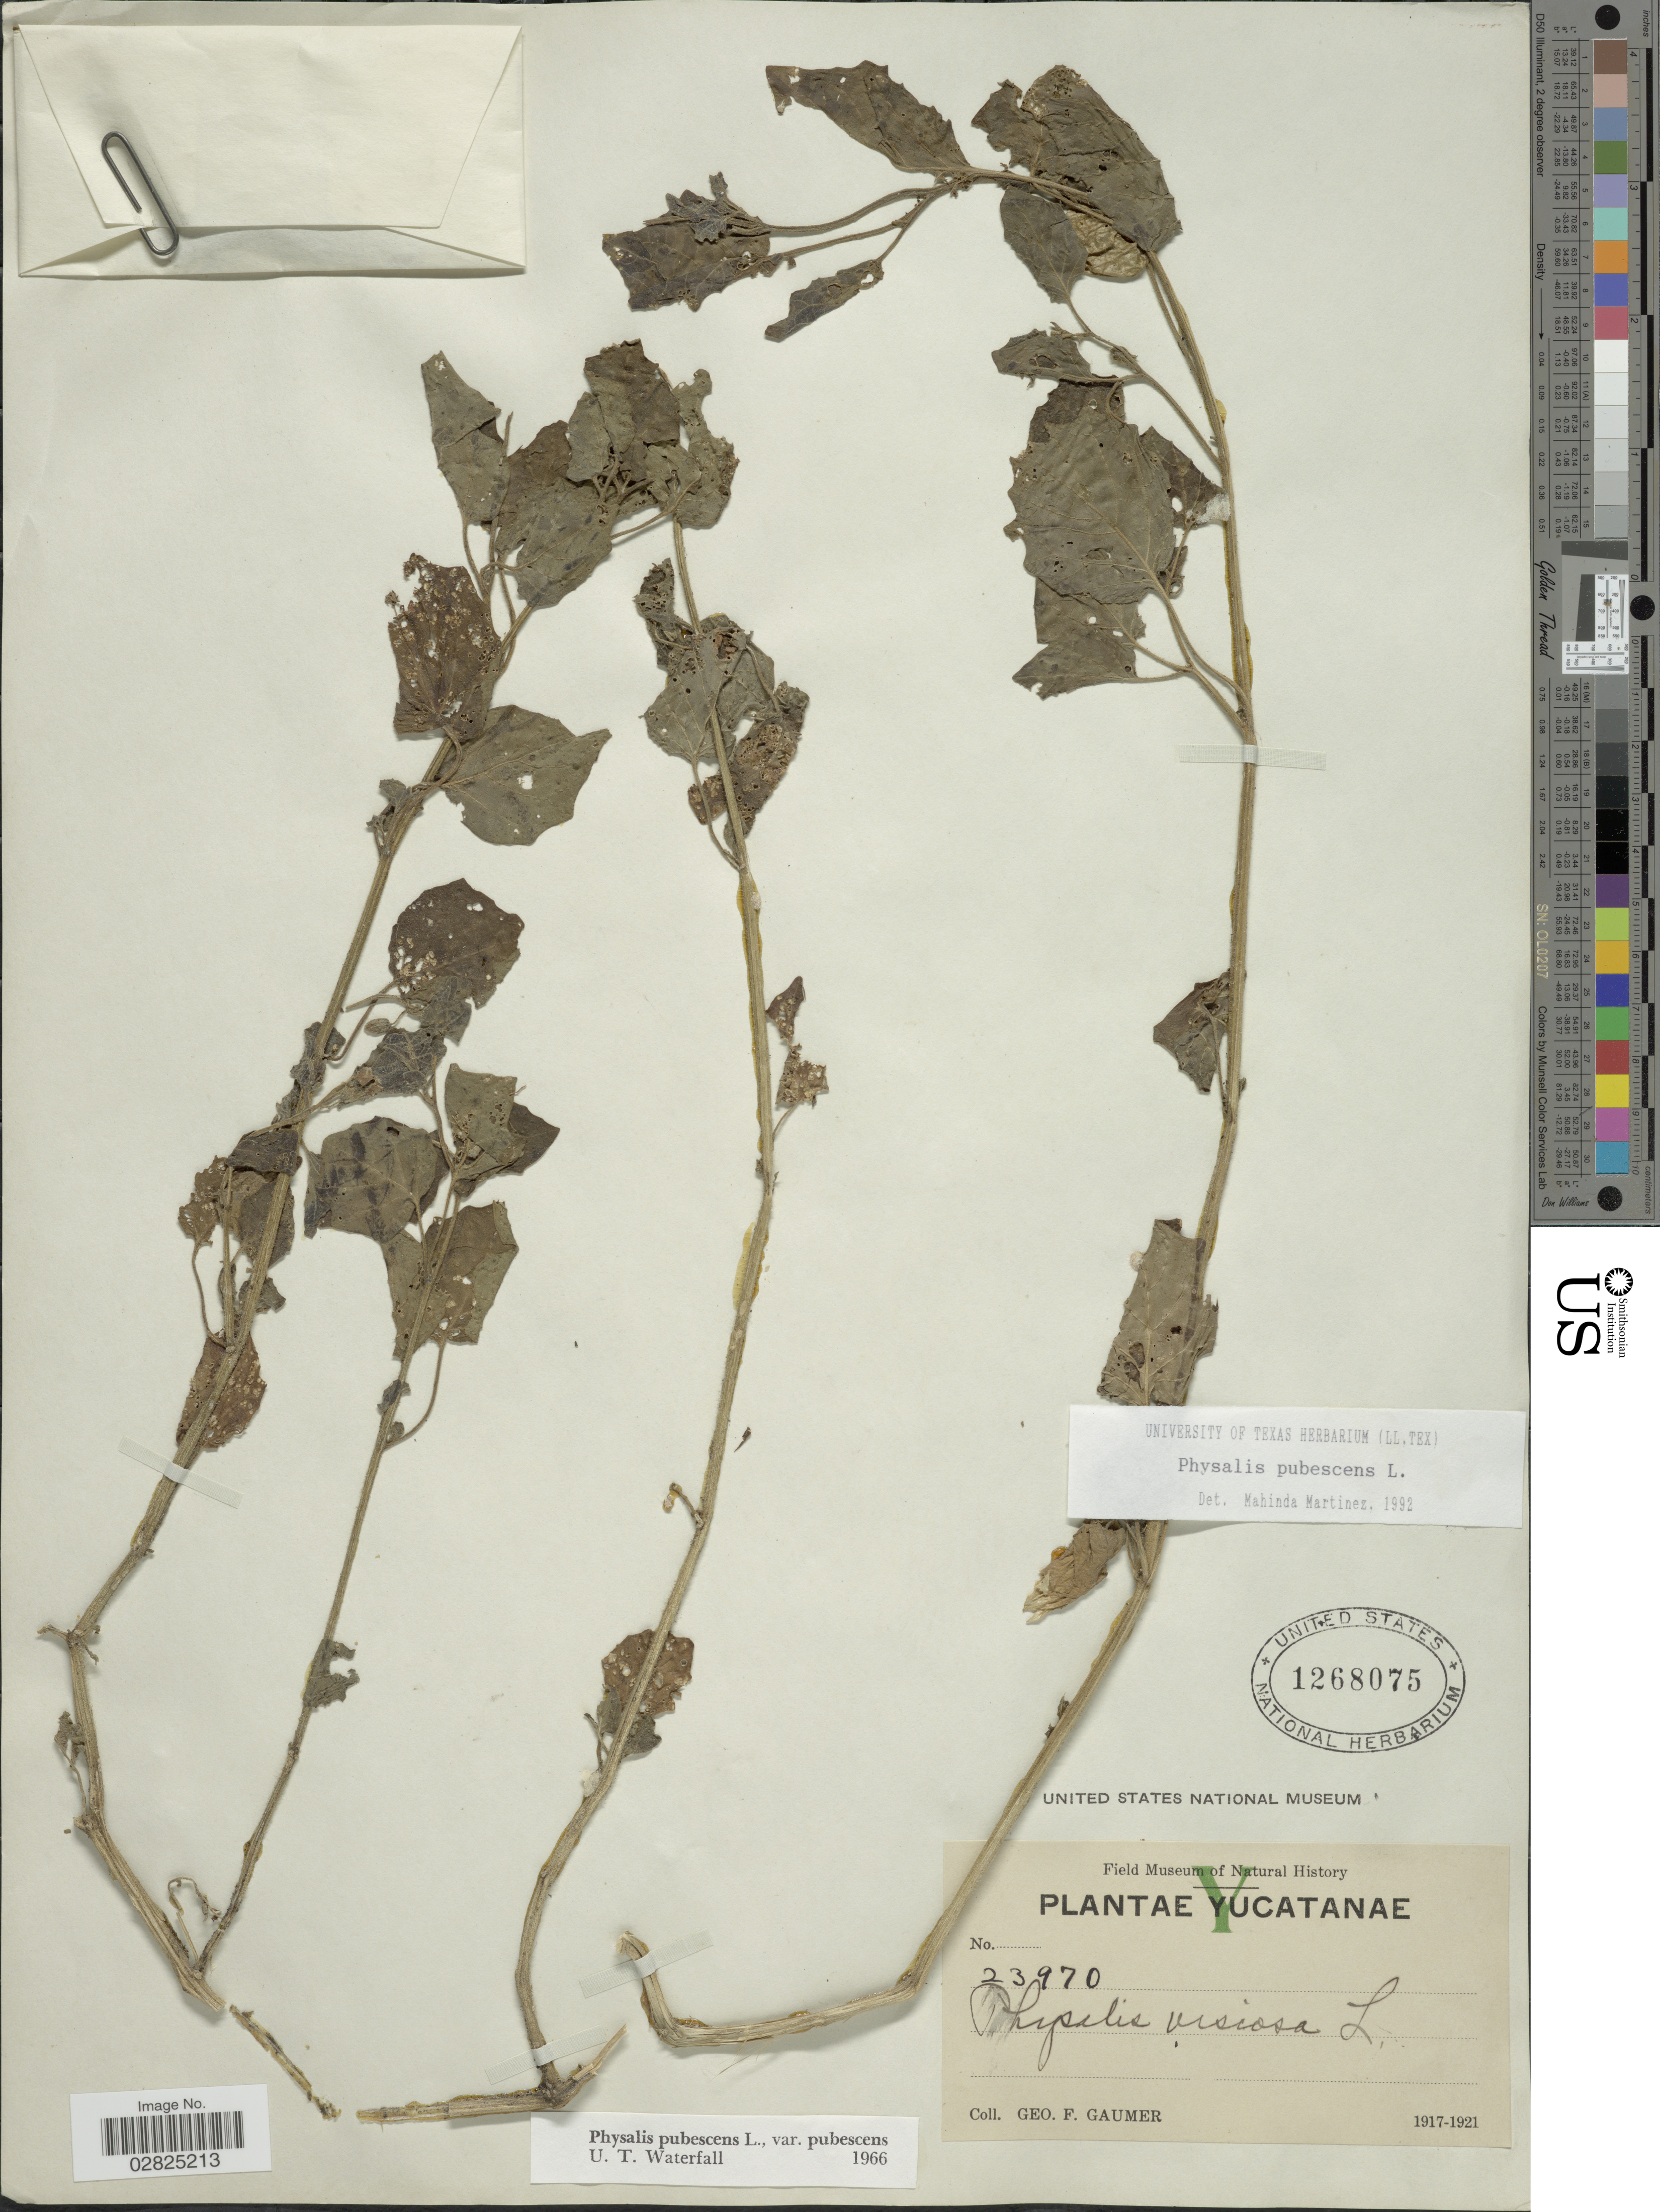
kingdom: Plantae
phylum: Tracheophyta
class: Magnoliopsida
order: Solanales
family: Solanaceae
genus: Physalis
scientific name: Physalis pubescens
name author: L.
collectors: G. F. Gaumer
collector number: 23970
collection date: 1917/1921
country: Mexico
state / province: Yucatán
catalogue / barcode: US 1268075